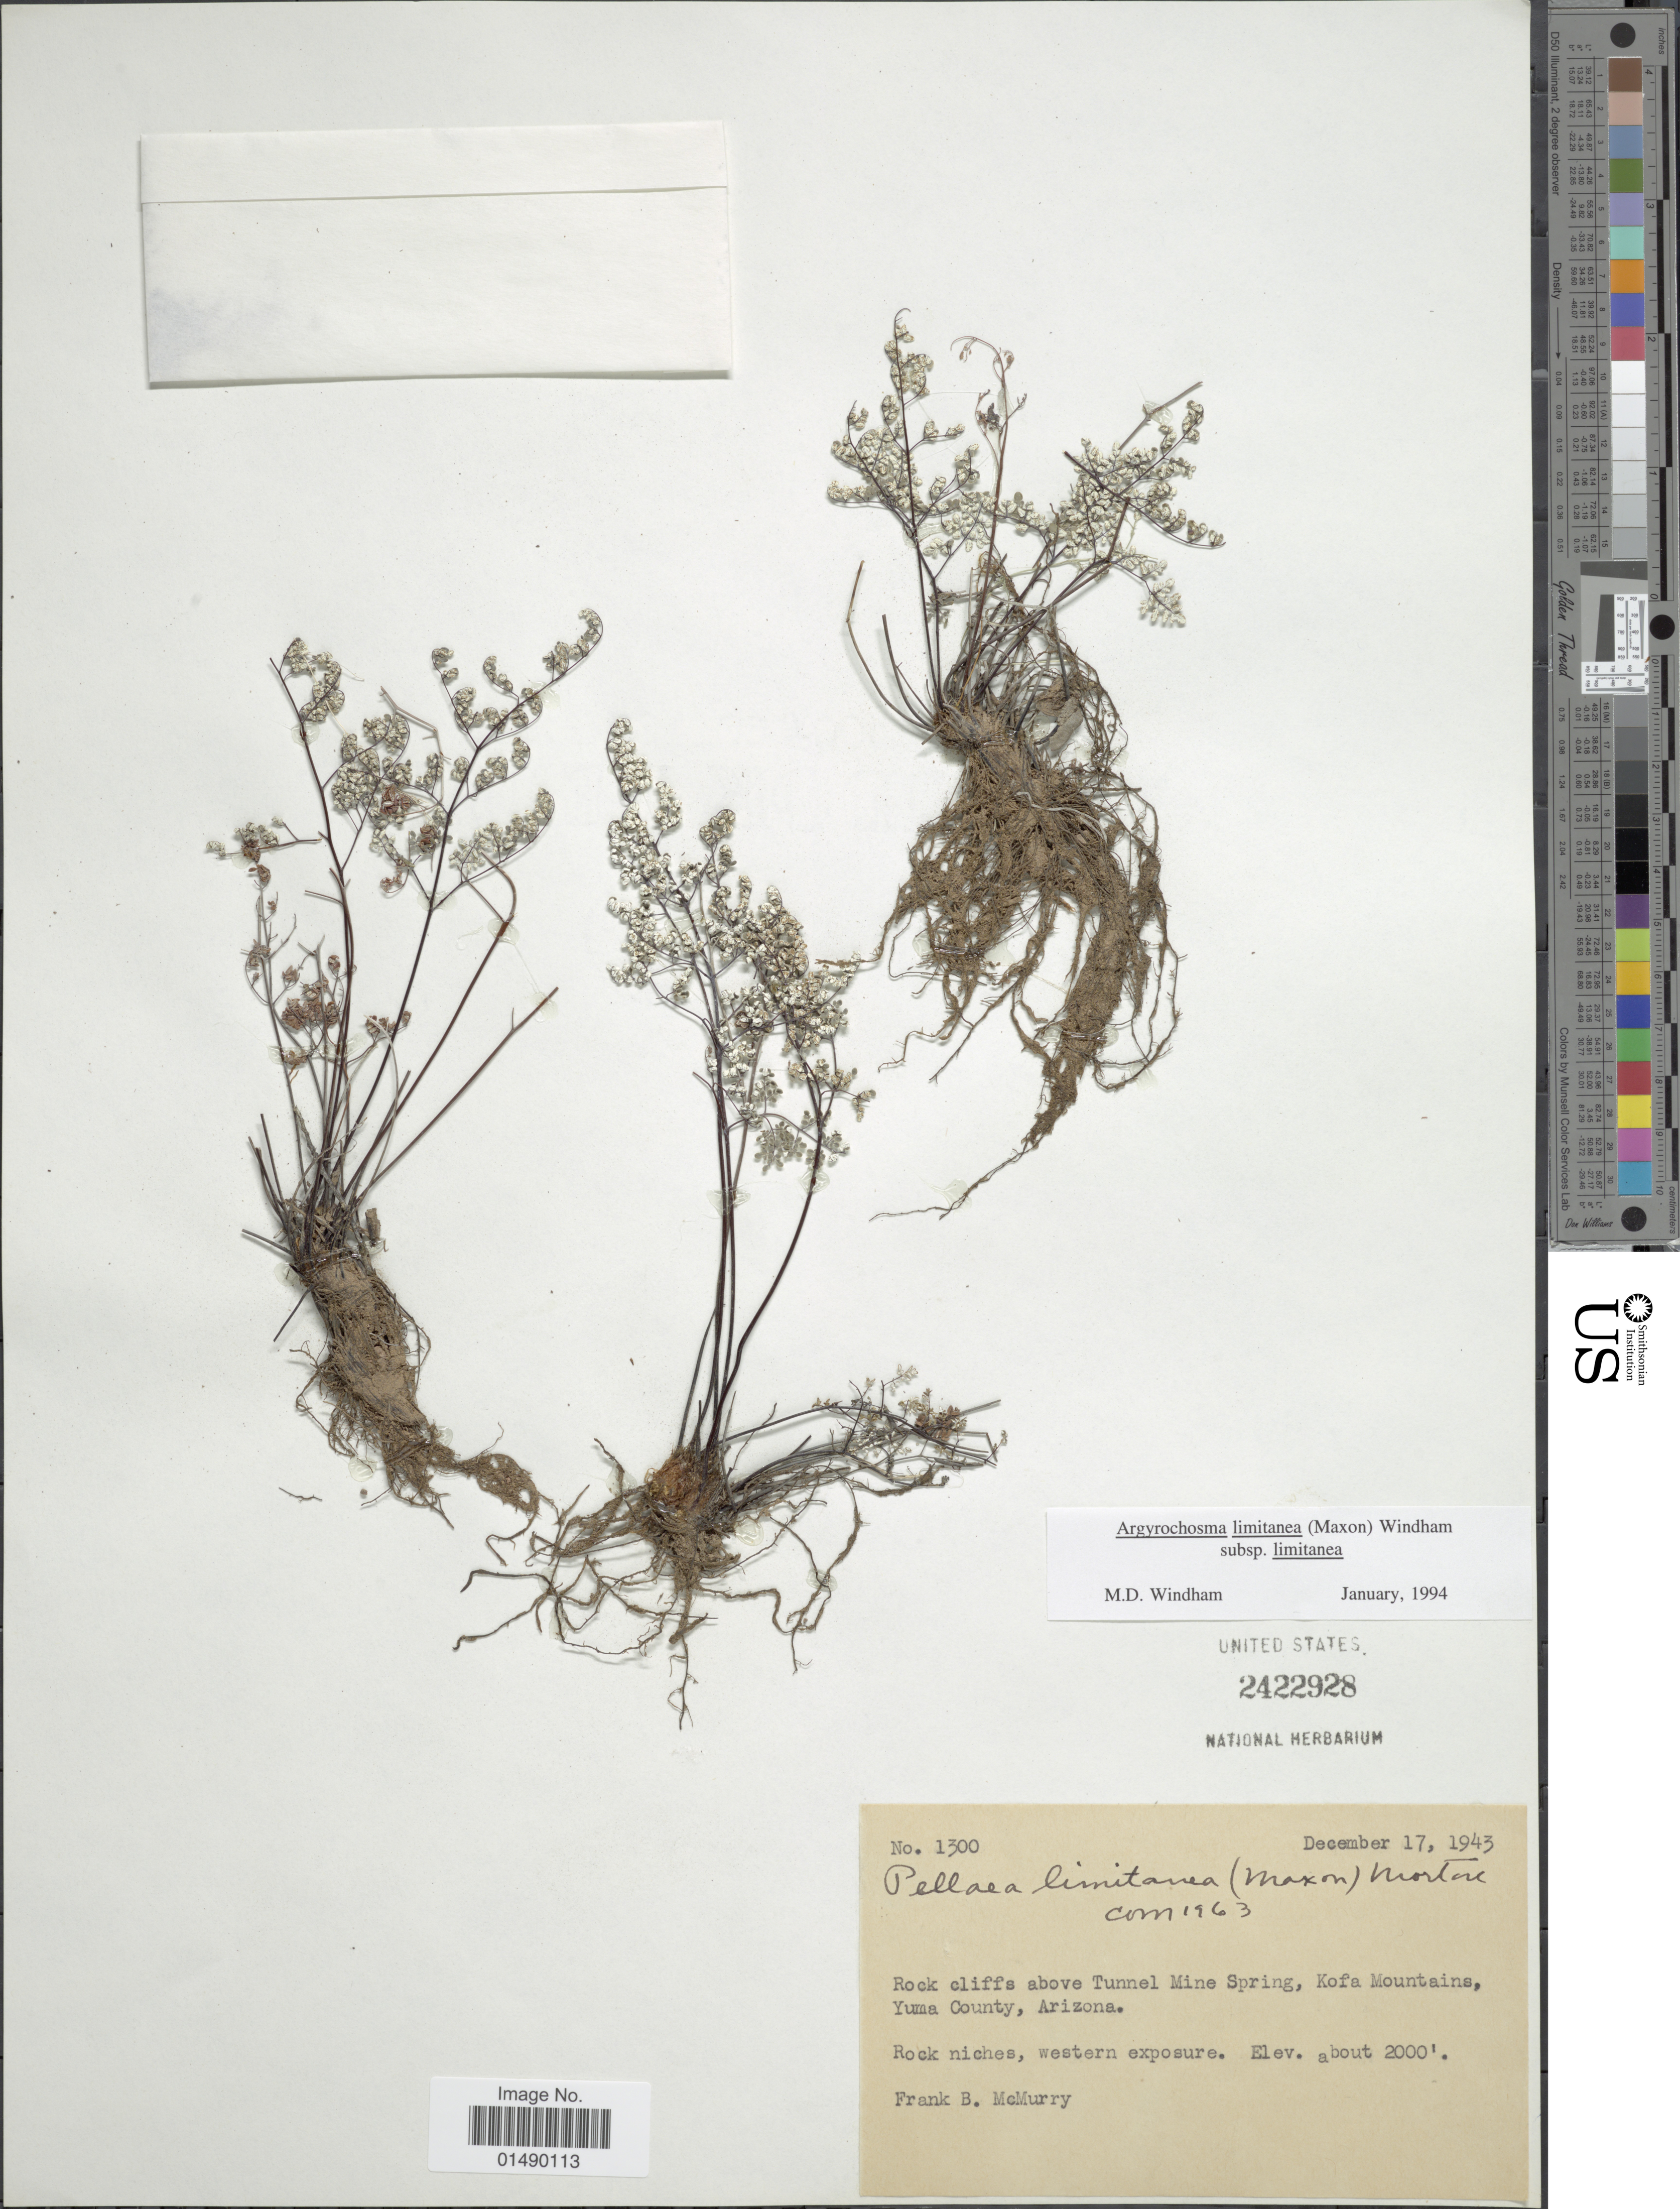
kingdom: Plantae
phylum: Tracheophyta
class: Polypodiopsida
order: Polypodiales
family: Pteridaceae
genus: Argyrochosma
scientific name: Argyrochosma limitanea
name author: (Maxon) Windham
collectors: F. B. McMurry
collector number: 1300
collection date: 1943-12-17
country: United States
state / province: Arizona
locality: Arizona, Rock cliffs above Tunnel Mine Spring, Kofa Mountains, Yuma County.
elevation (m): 610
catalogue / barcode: US 2422928